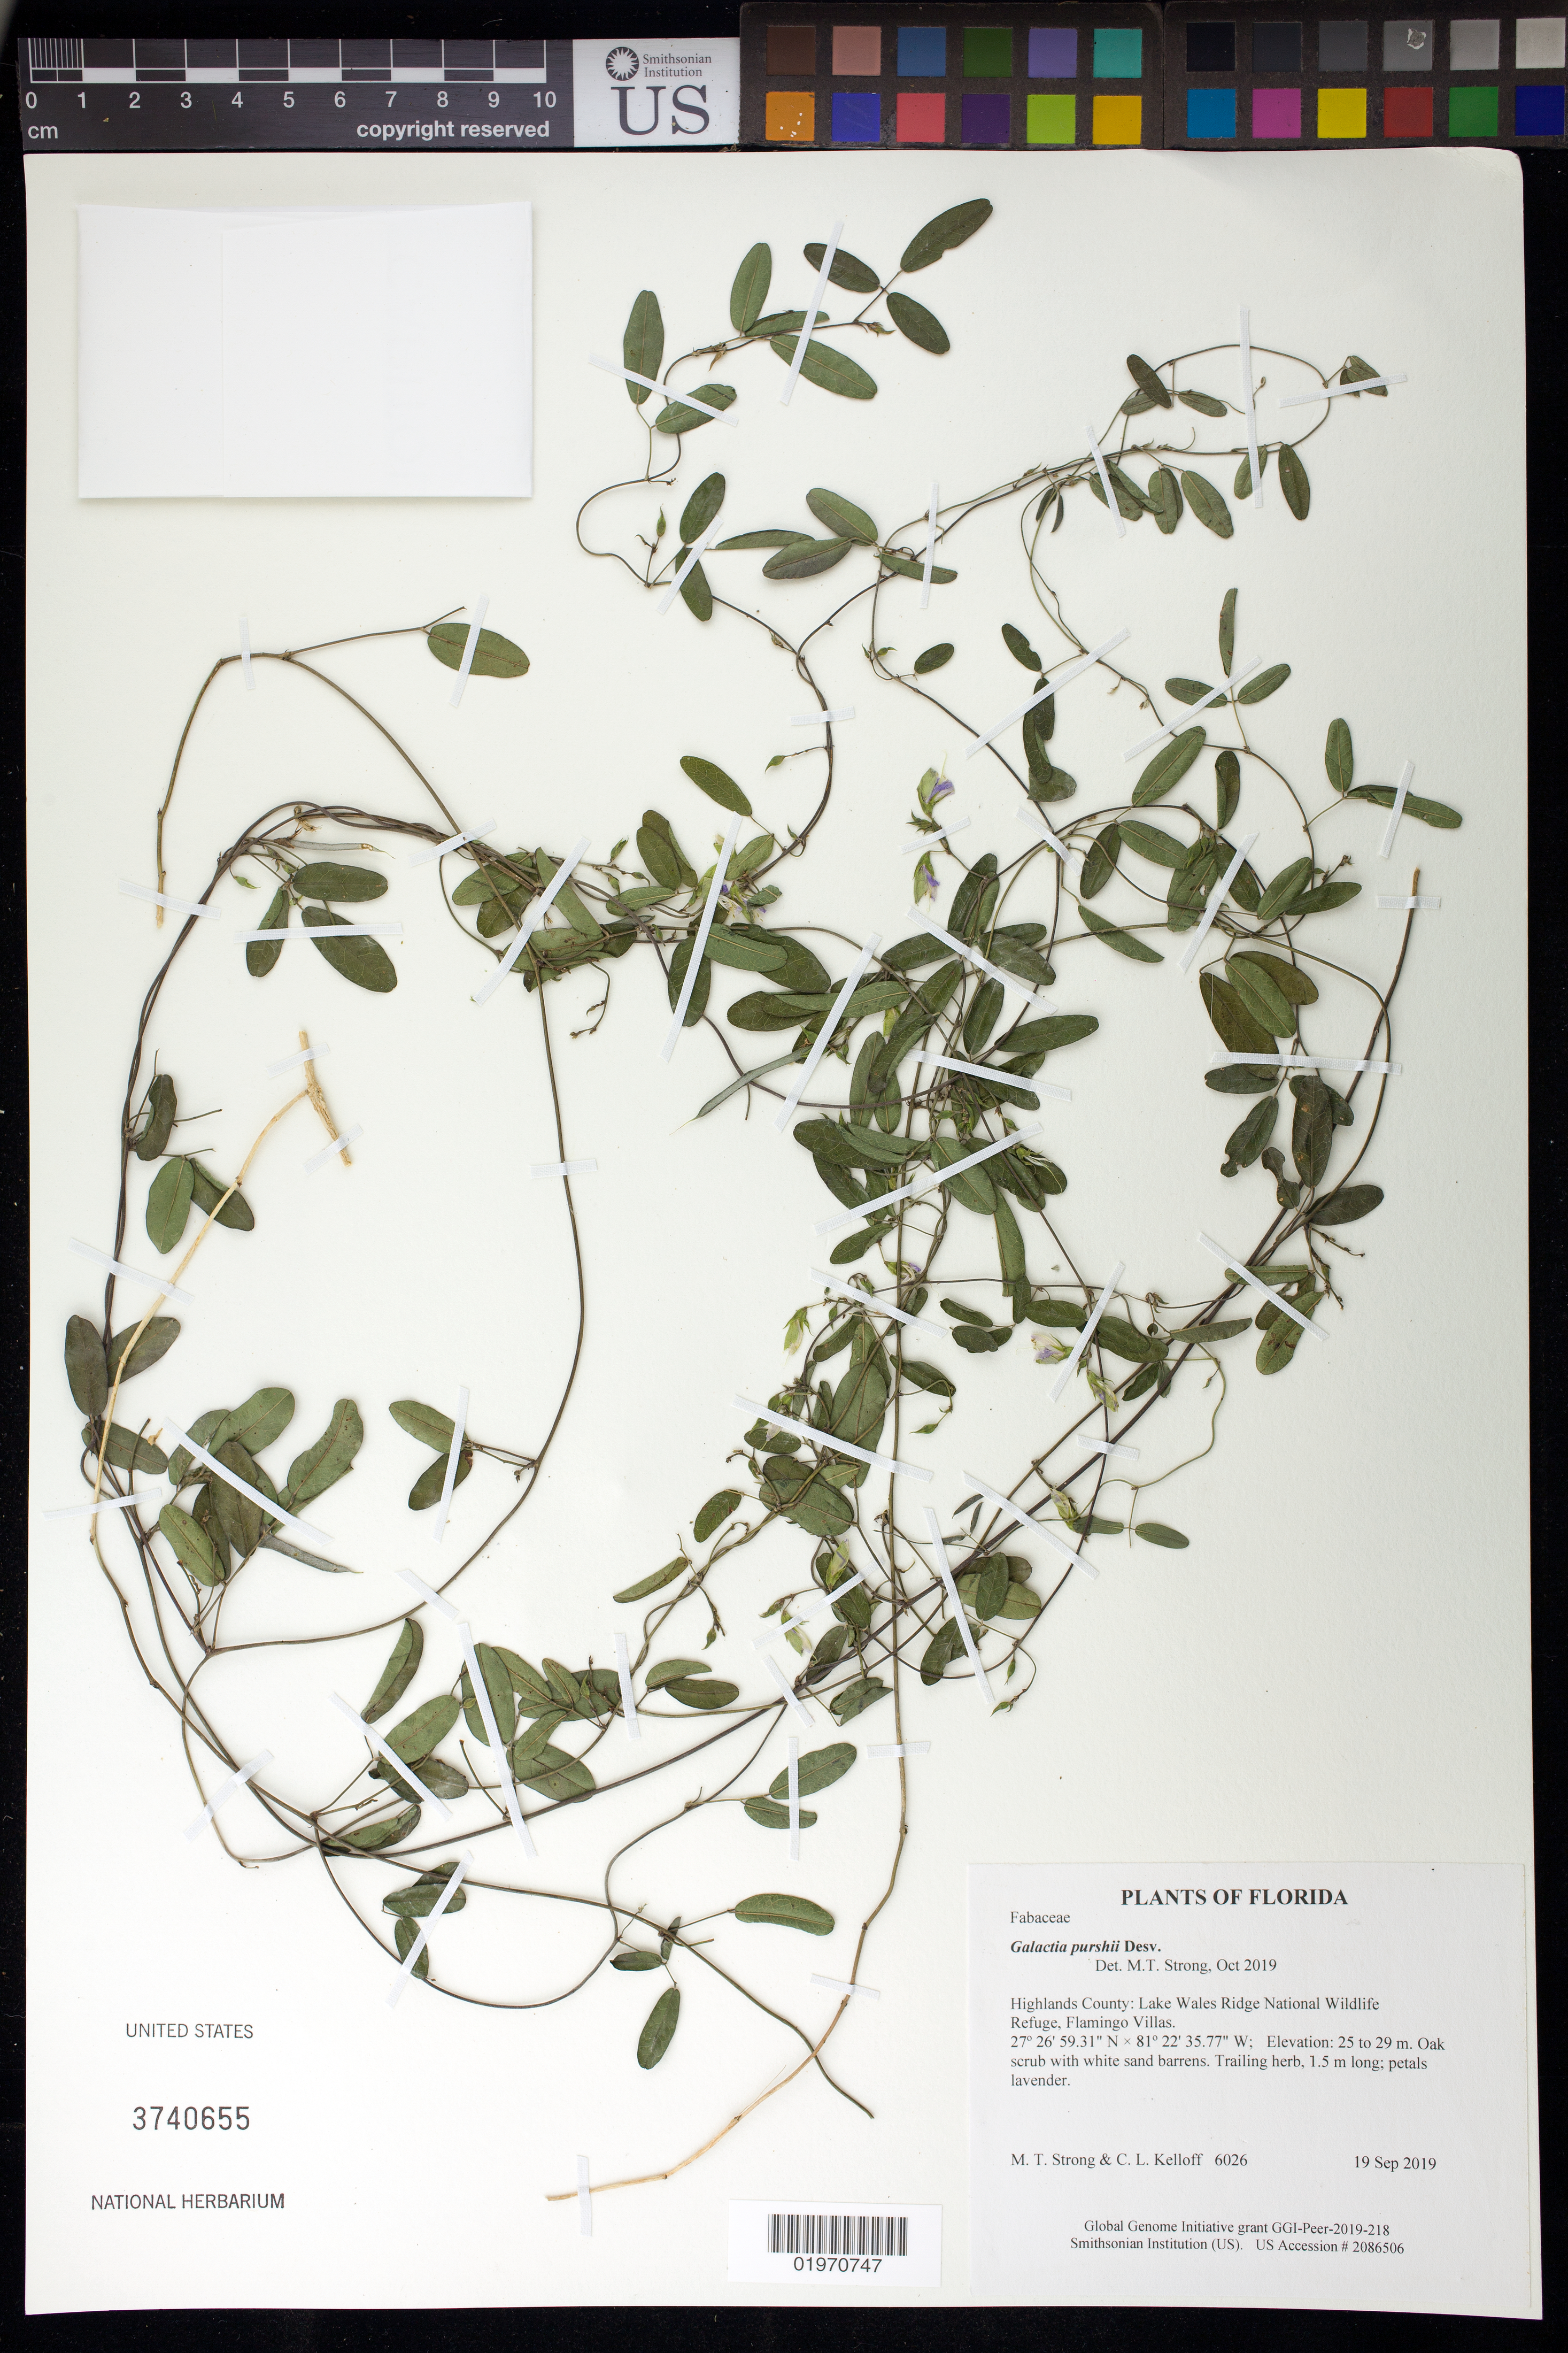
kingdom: Plantae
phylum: Tracheophyta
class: Magnoliopsida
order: Fabales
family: Fabaceae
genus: Galactia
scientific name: Galactia purshii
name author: Desv.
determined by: Strong, Mark T., (BOT), Smithsonian Institution - National Museum of Natural History (UNITED STATES)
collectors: M. T. Strong & C. L. Kelloff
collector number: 6026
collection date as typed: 19 Sep 2019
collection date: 2019-09-19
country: United States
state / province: Florida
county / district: Highlands County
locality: Lake Wales Ridge National Wildlife Refuge, Flamingo Villas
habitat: Oak scrub with white sand barrens.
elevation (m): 25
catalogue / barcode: US 3740655